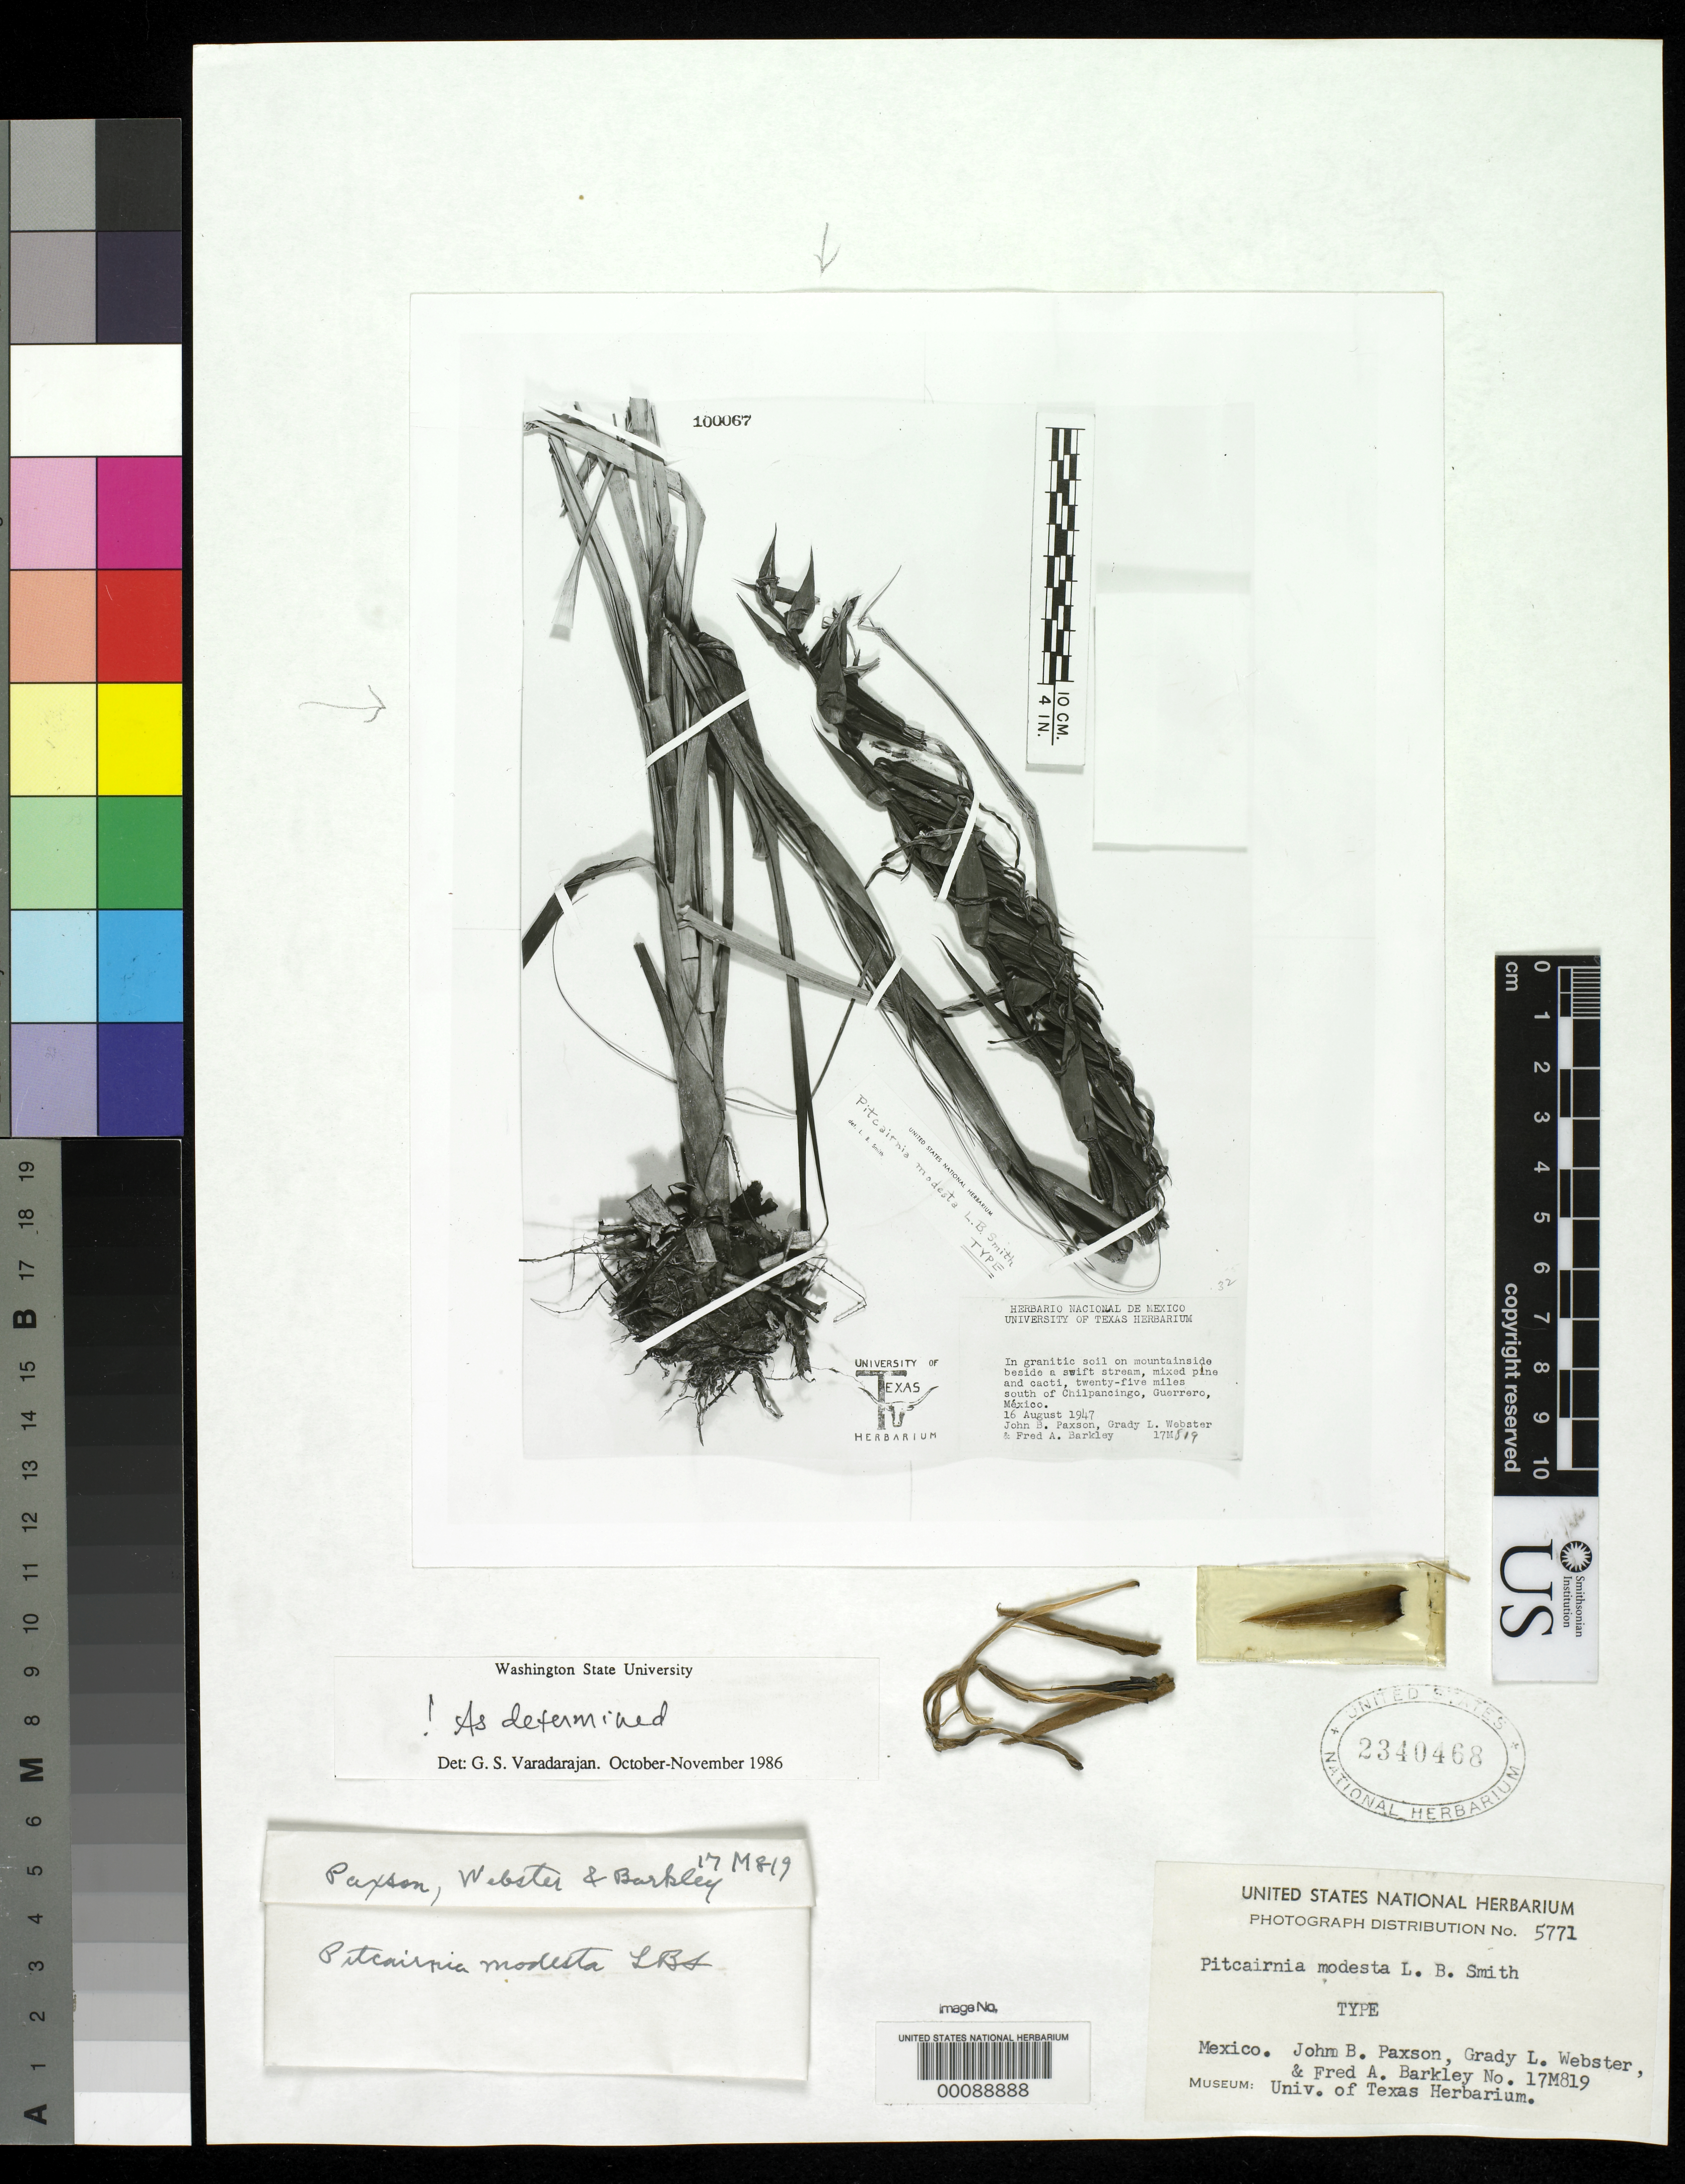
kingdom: Plantae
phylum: Tracheophyta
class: Liliopsida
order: Poales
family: Bromeliaceae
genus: Pitcairnia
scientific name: Pitcairnia modesta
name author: L.B. Sm.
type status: Isotype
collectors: J. B. Paxson, G. L. Webster & F. A. Barkley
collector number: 17M819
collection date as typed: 16 Aug 1947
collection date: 1947-08-16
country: Mexico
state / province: Guerrero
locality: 25 km S of Chilpancingo.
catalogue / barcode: US 2340468